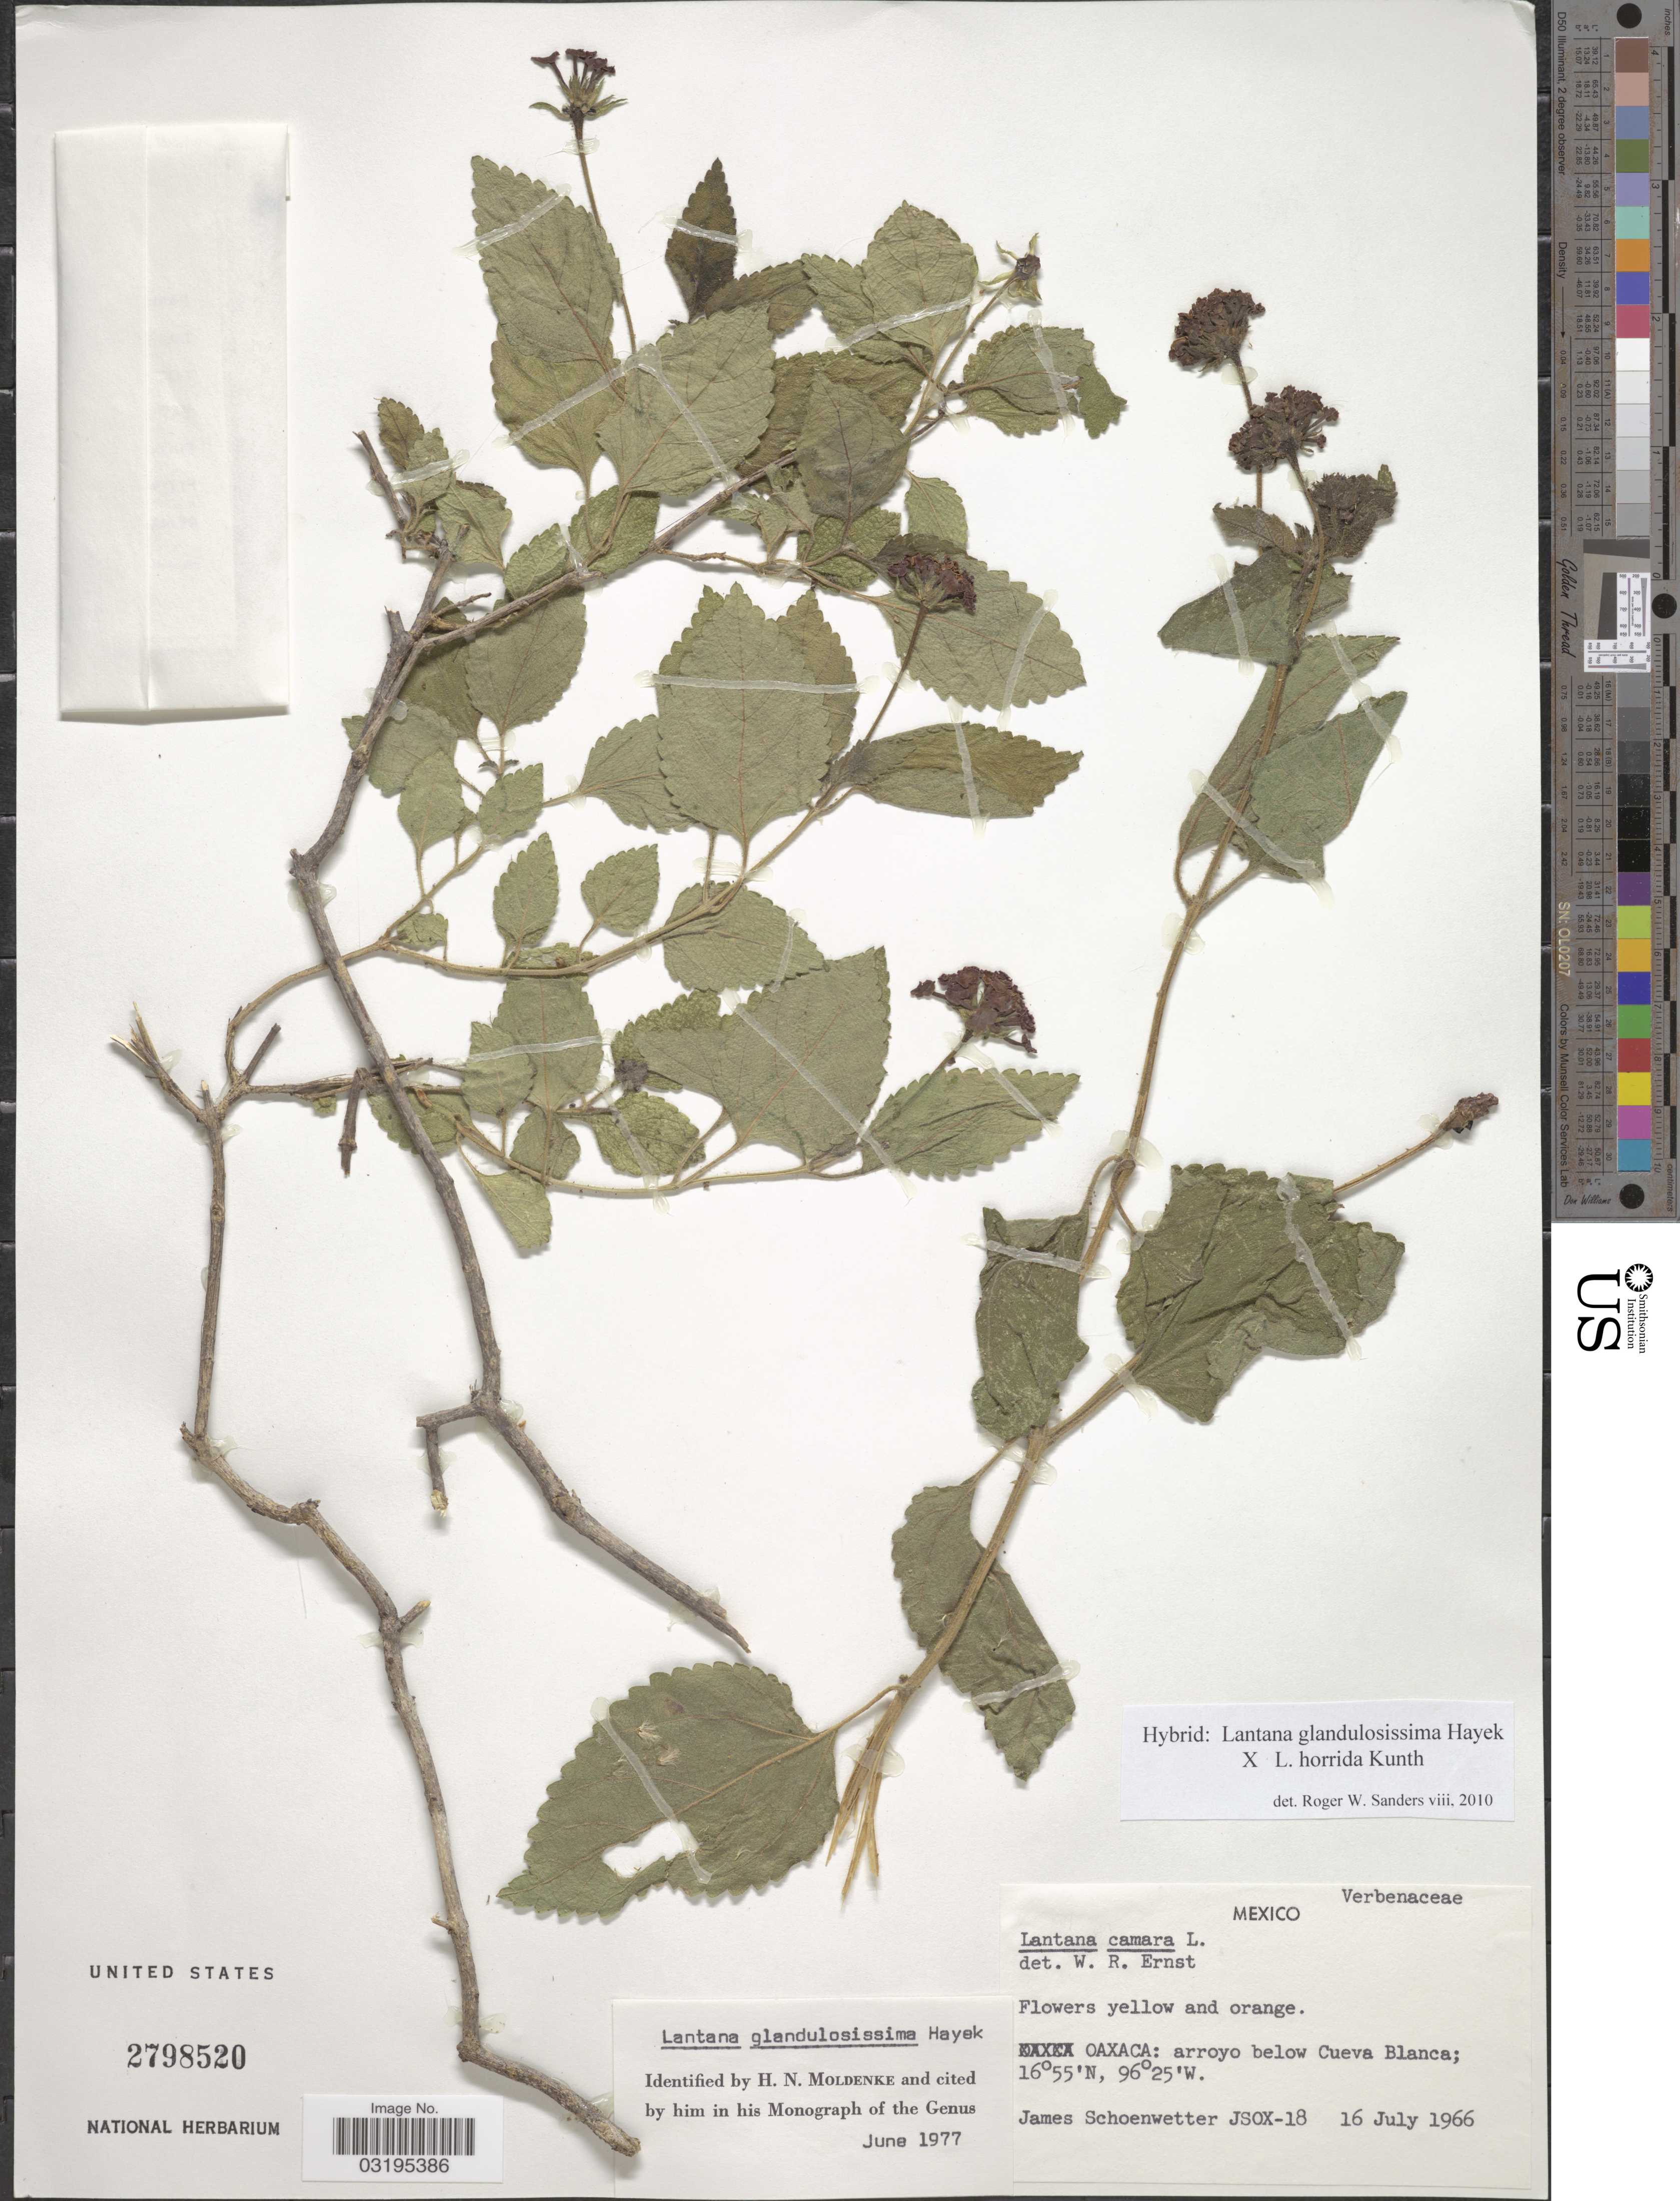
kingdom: Plantae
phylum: Tracheophyta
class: Magnoliopsida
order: Lamiales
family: Verbenaceae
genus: Lantana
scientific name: Lantana glandulosissima x L. horrida Kunth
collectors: J. Schoenwetter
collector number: JSOX-18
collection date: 1966-07-16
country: Mexico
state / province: Oaxaca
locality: Arroyo below Cueva Blanca.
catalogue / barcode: US 2798520